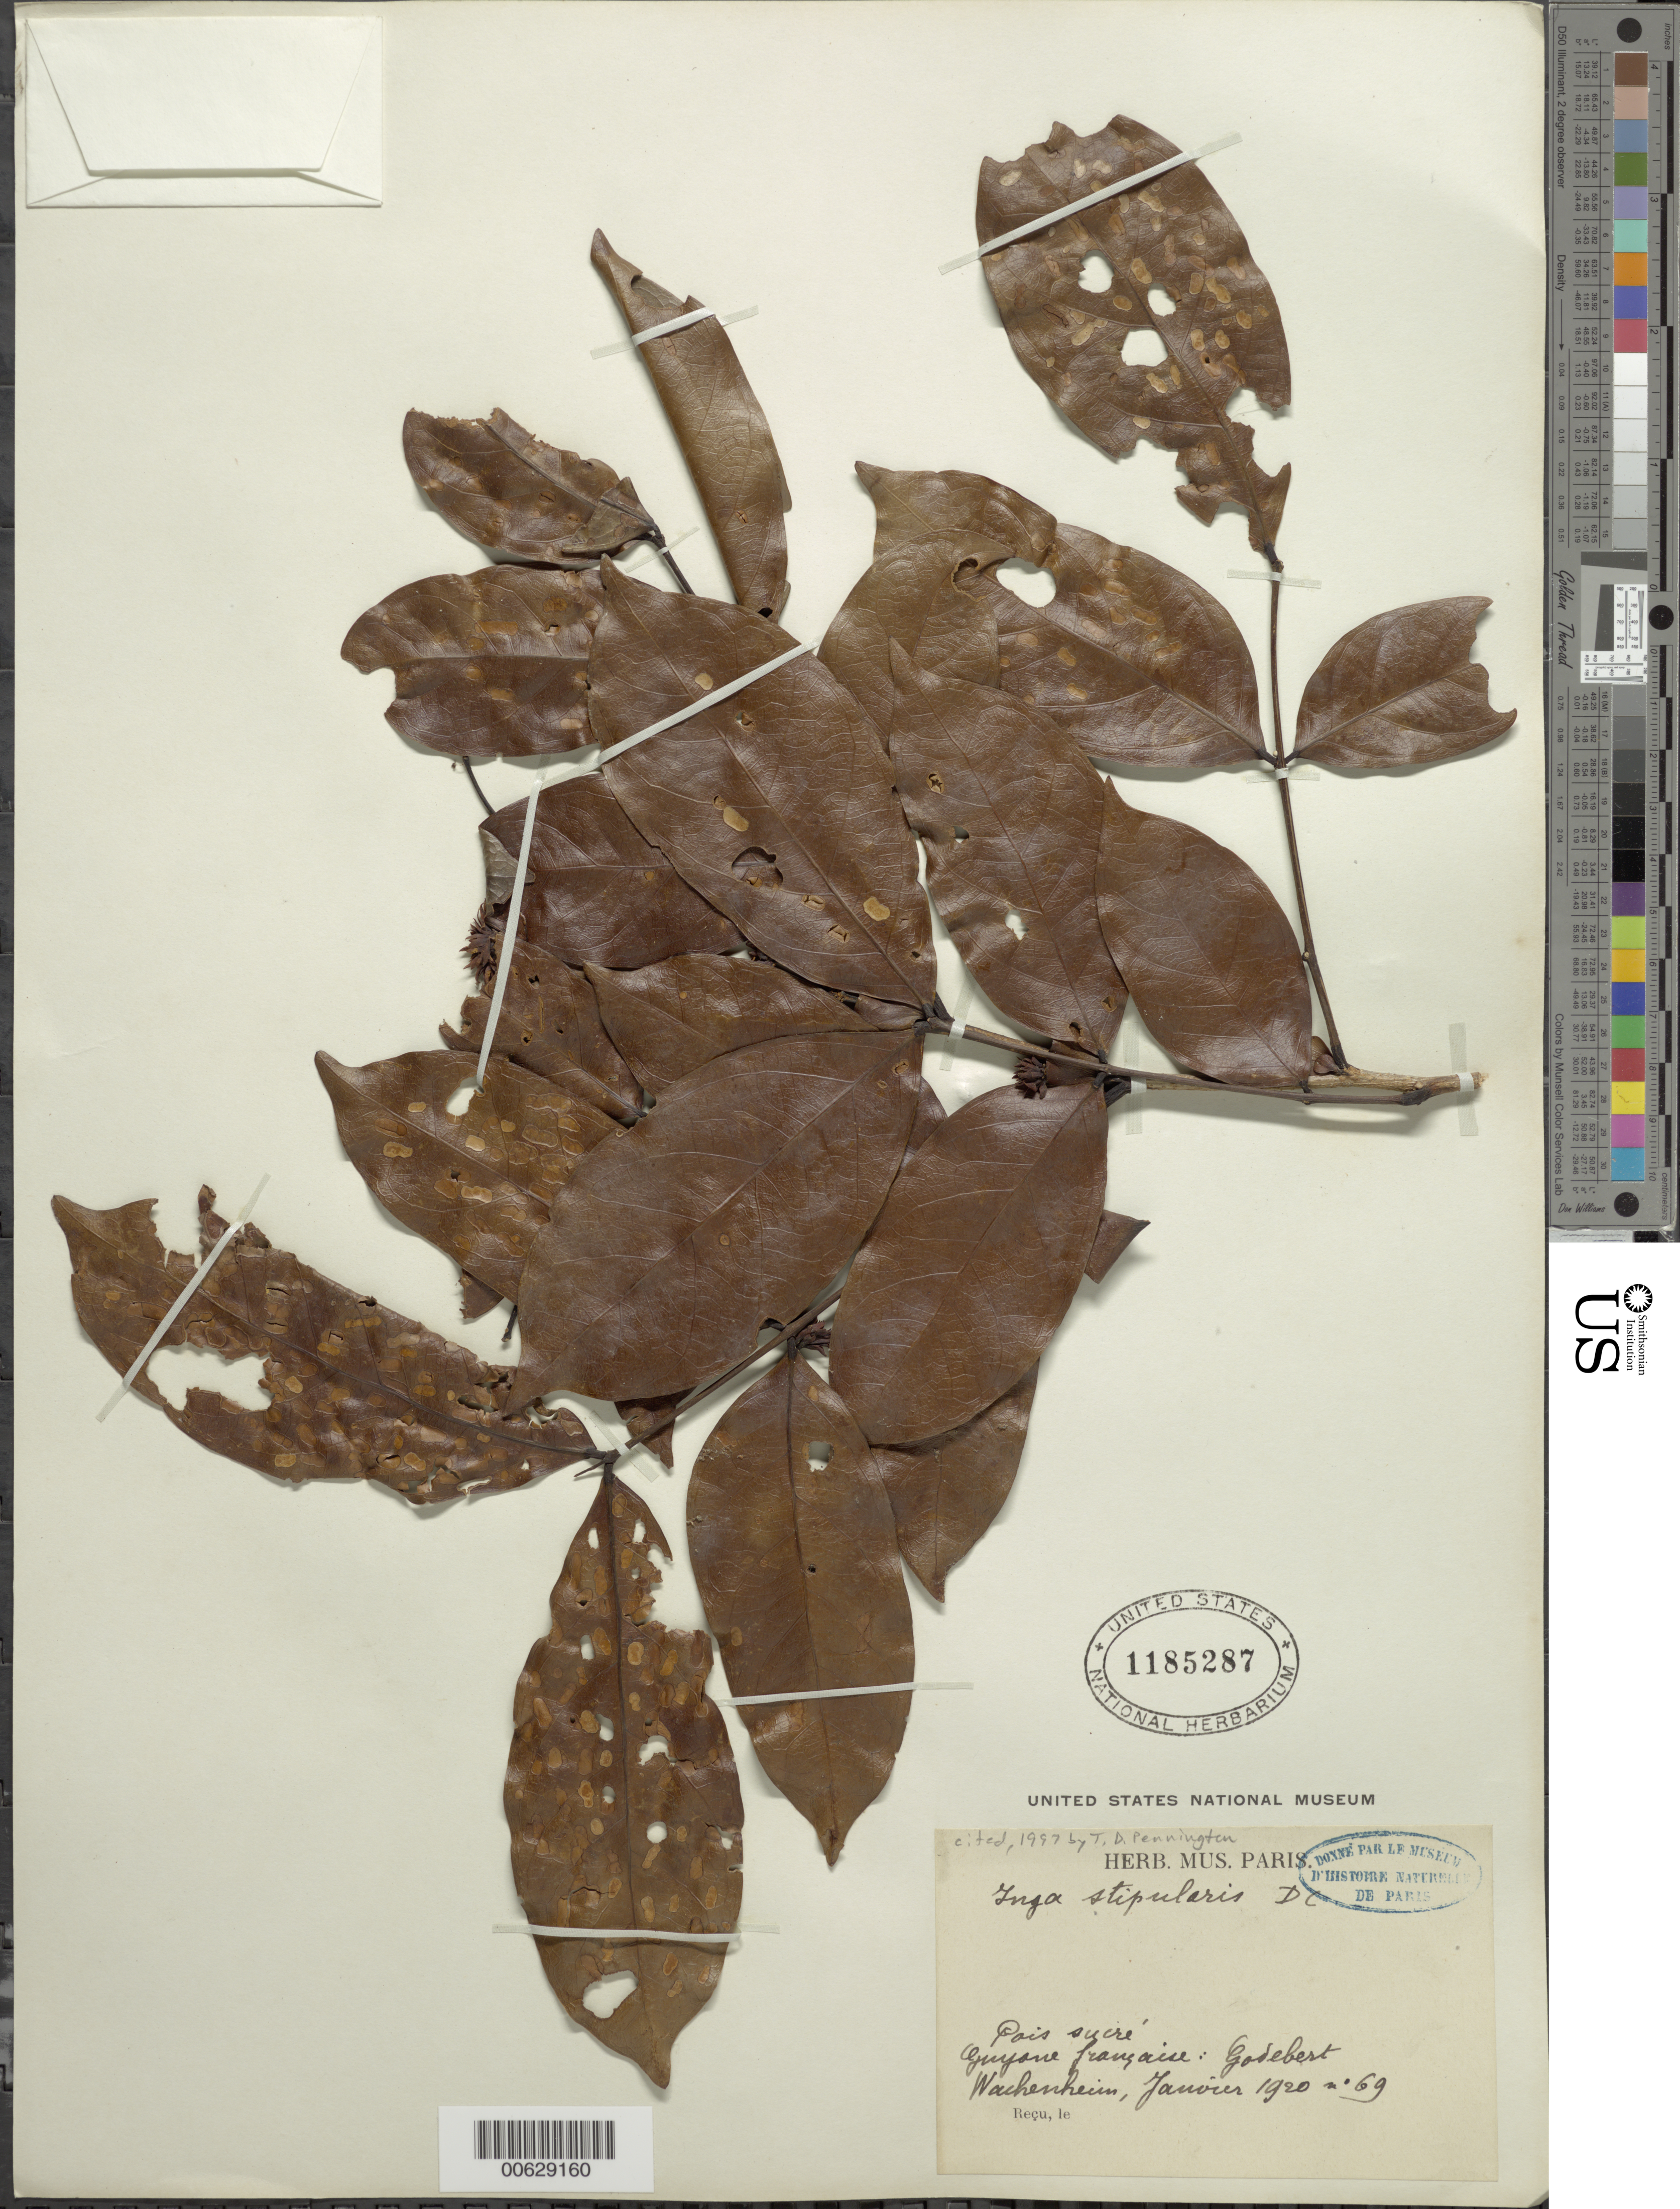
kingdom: Plantae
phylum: Tracheophyta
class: Magnoliopsida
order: Fabales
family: Fabaceae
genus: Inga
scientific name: Inga stipularis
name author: DC.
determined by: Pennington, T. D., (K)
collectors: G. Wachenheim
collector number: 69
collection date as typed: Jan-20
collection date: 1920-01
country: French Guiana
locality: Godebert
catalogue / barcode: US 1185287